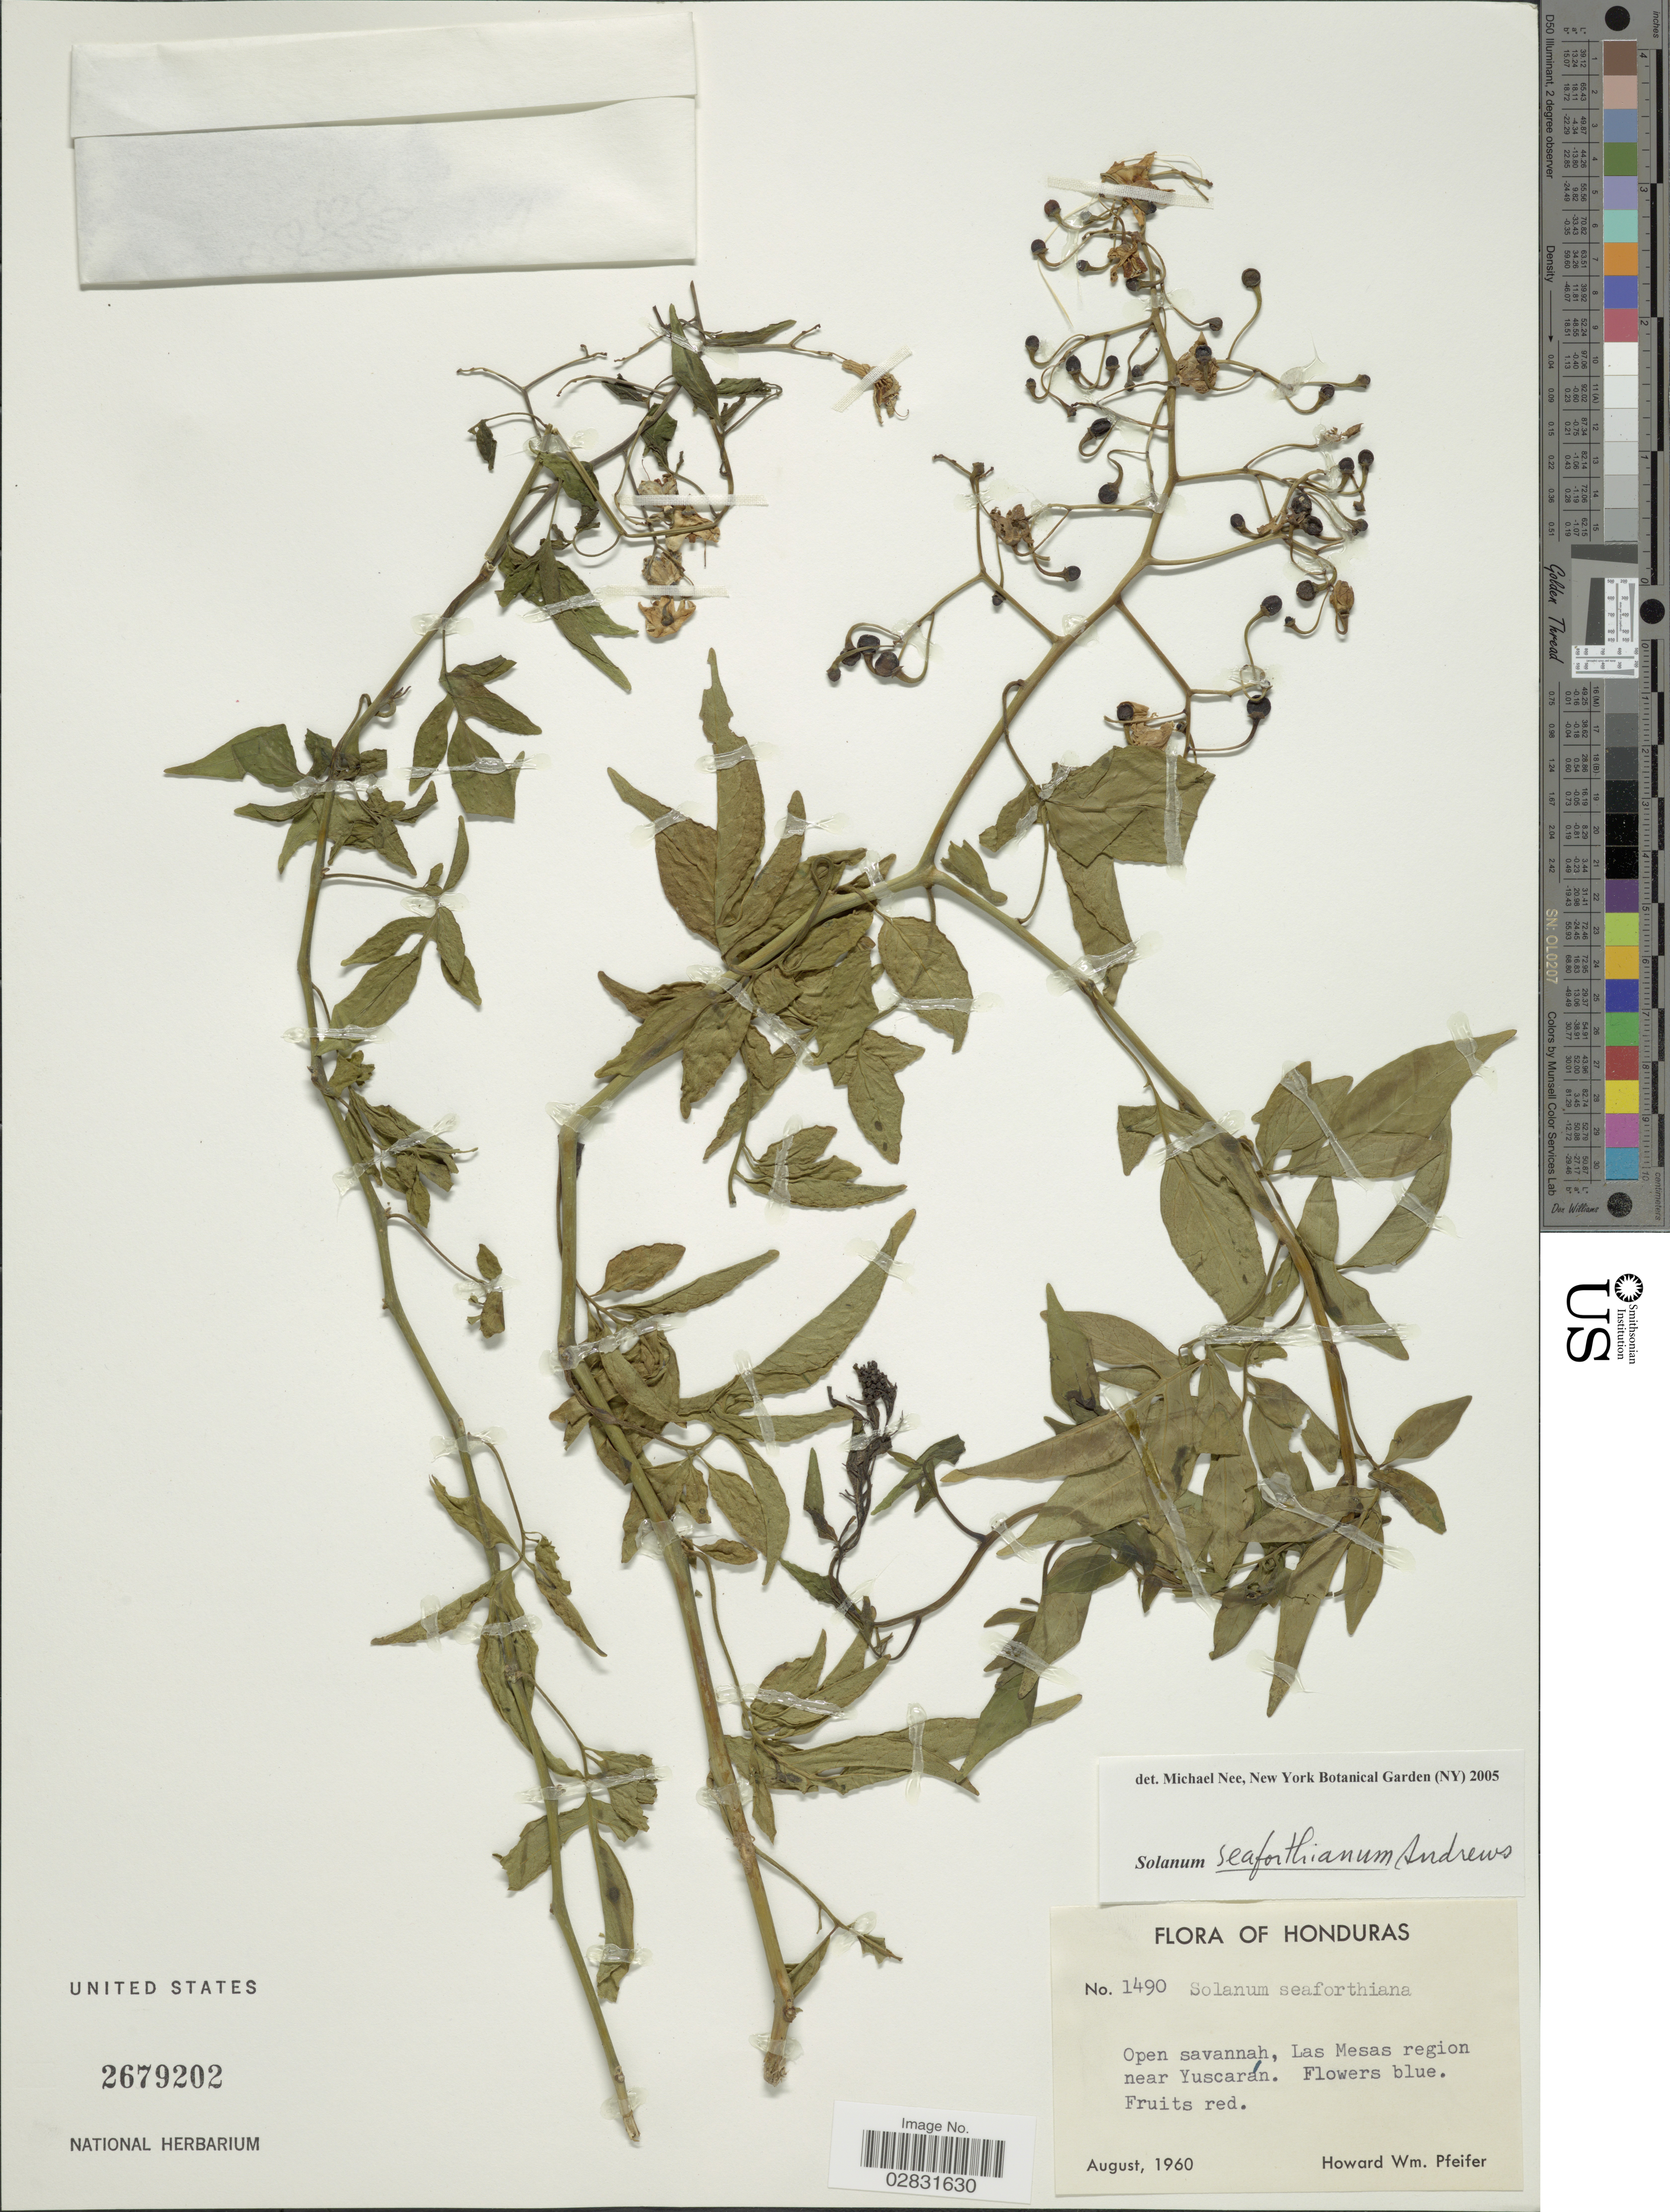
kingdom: Plantae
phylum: Tracheophyta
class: Magnoliopsida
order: Solanales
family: Solanaceae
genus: Solanum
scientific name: Solanum seaforthianum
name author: Andrews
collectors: H. W. Pfeifer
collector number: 1490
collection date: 1960-08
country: Honduras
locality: Las Mesas region near Yuscarán.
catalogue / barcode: US 2679202